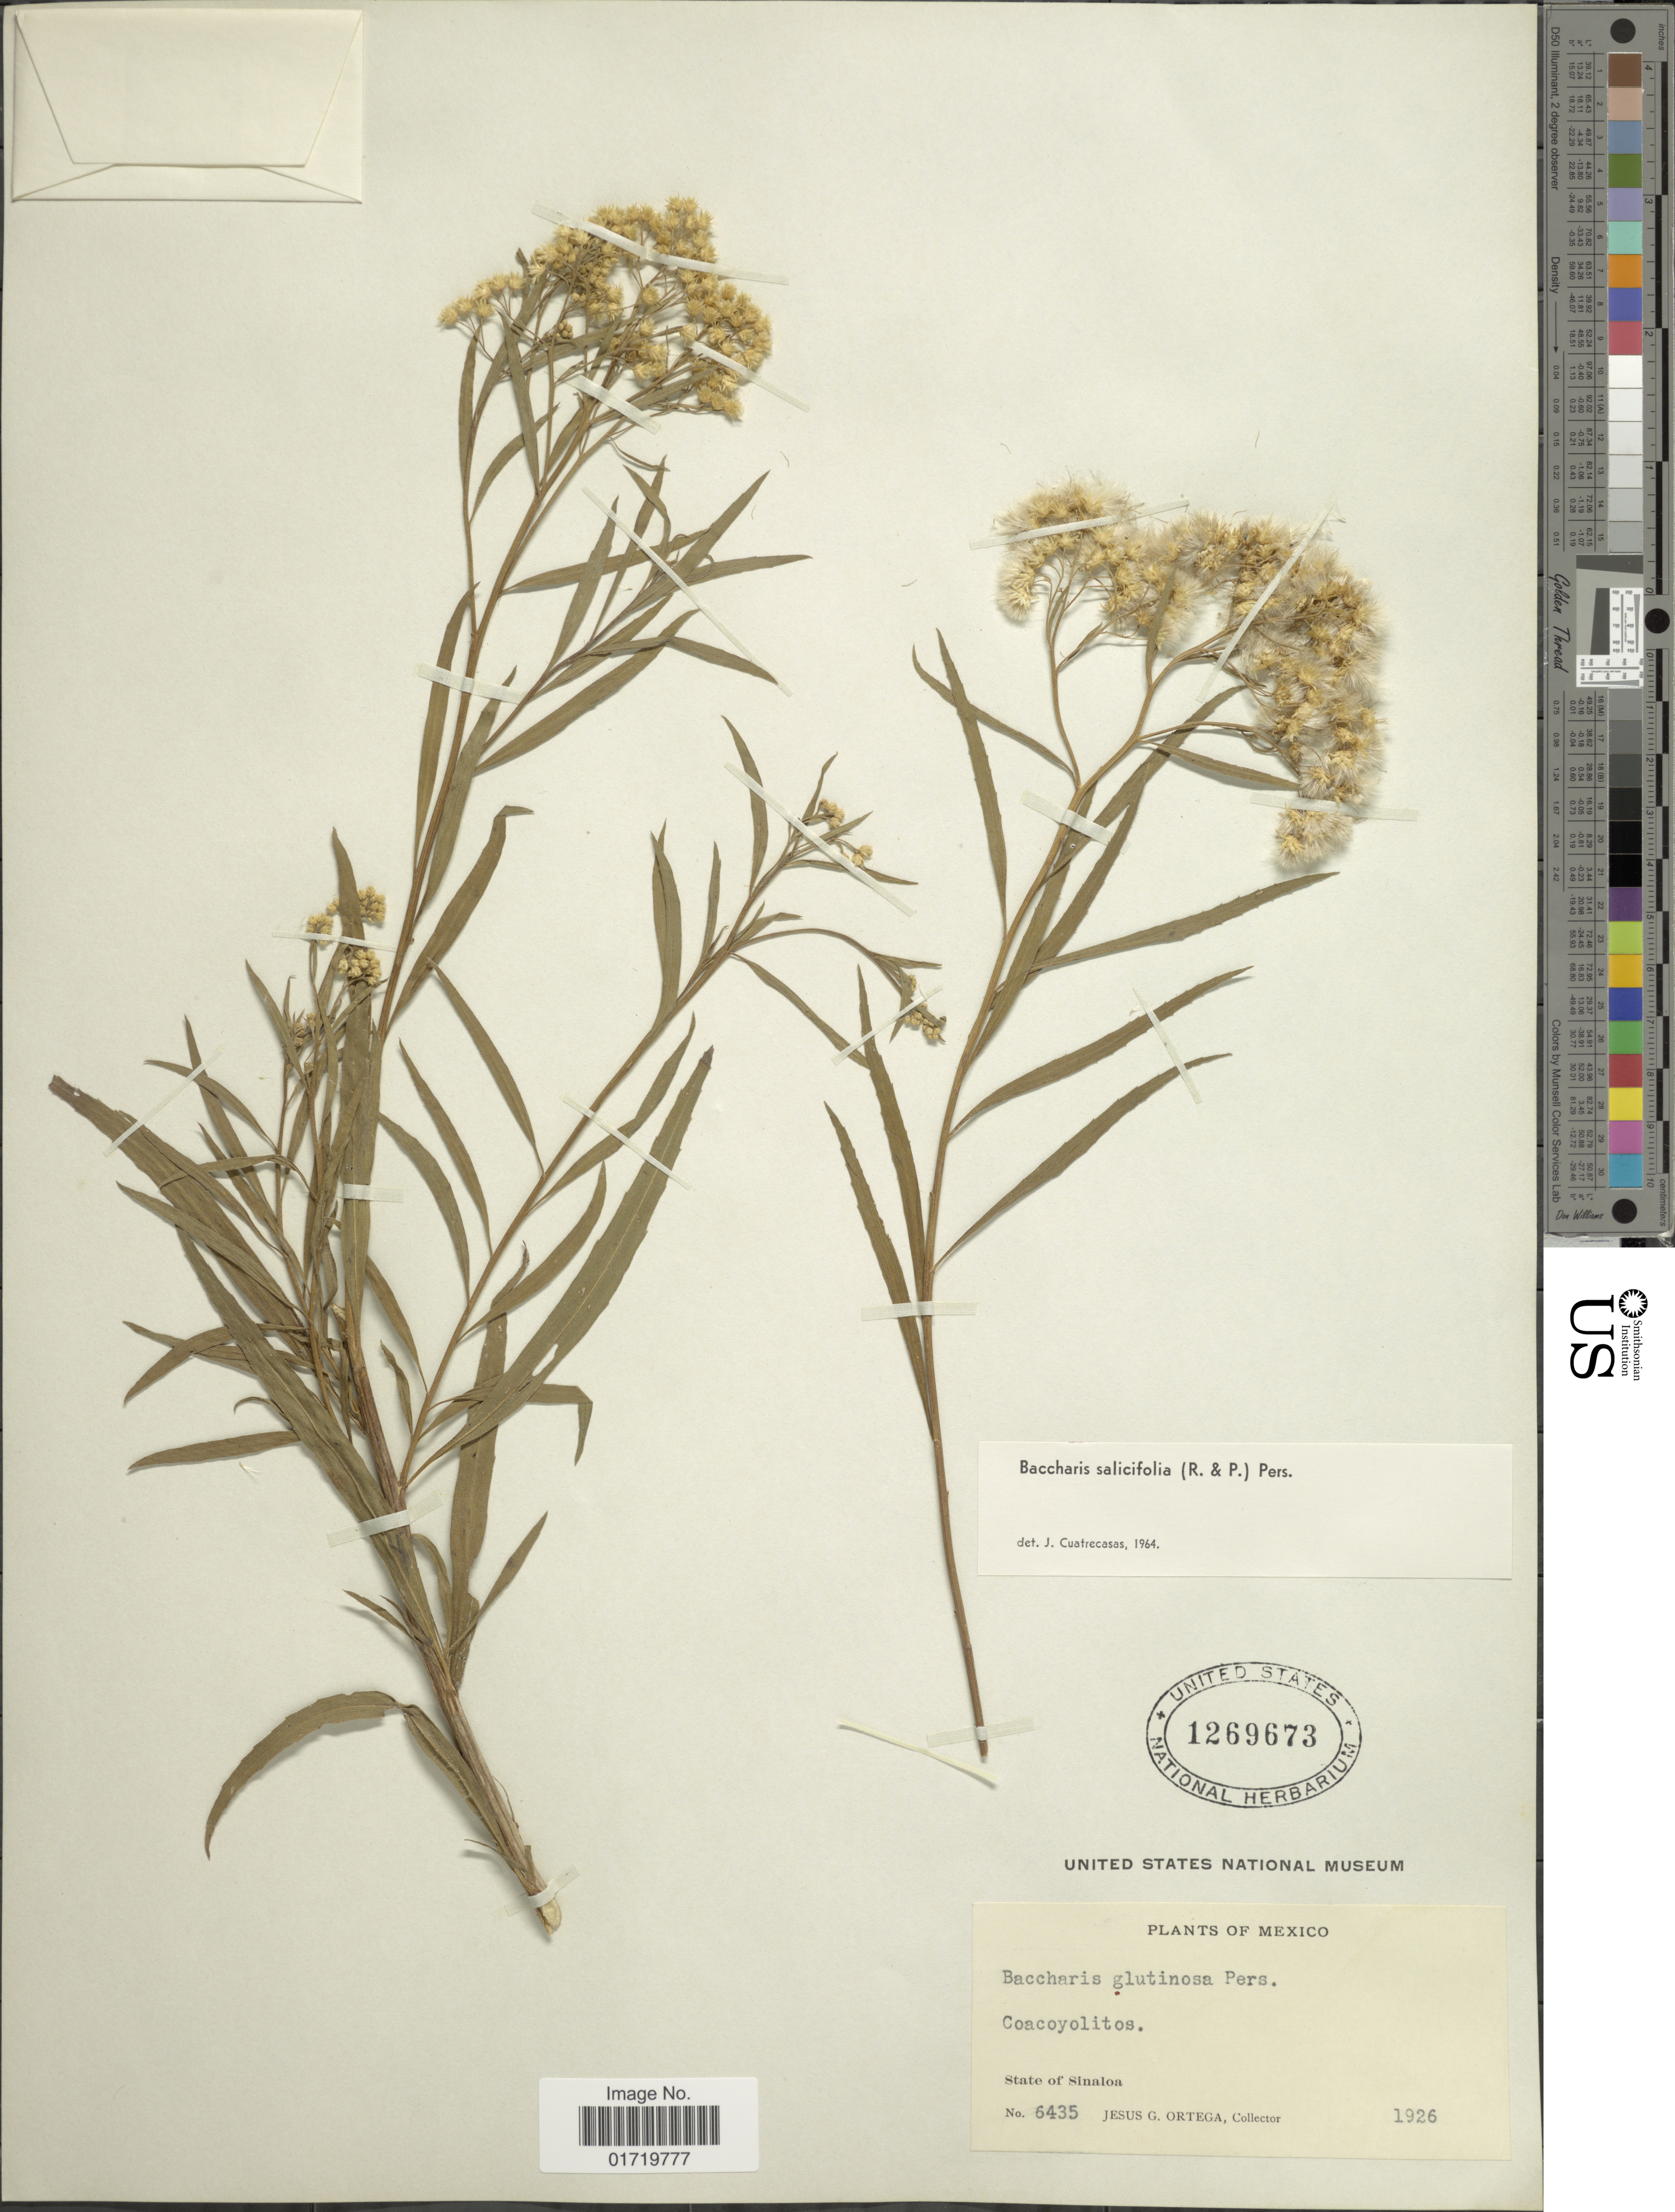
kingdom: Plantae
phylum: Tracheophyta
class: Magnoliopsida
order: Asterales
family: Asteraceae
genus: Baccharis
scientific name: Baccharis salicifolia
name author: (Ruiz & Pav.) Pers.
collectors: J. Ortega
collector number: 6435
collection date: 1926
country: Mexico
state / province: Sinaloa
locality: State of Sinaloa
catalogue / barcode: US 1269673